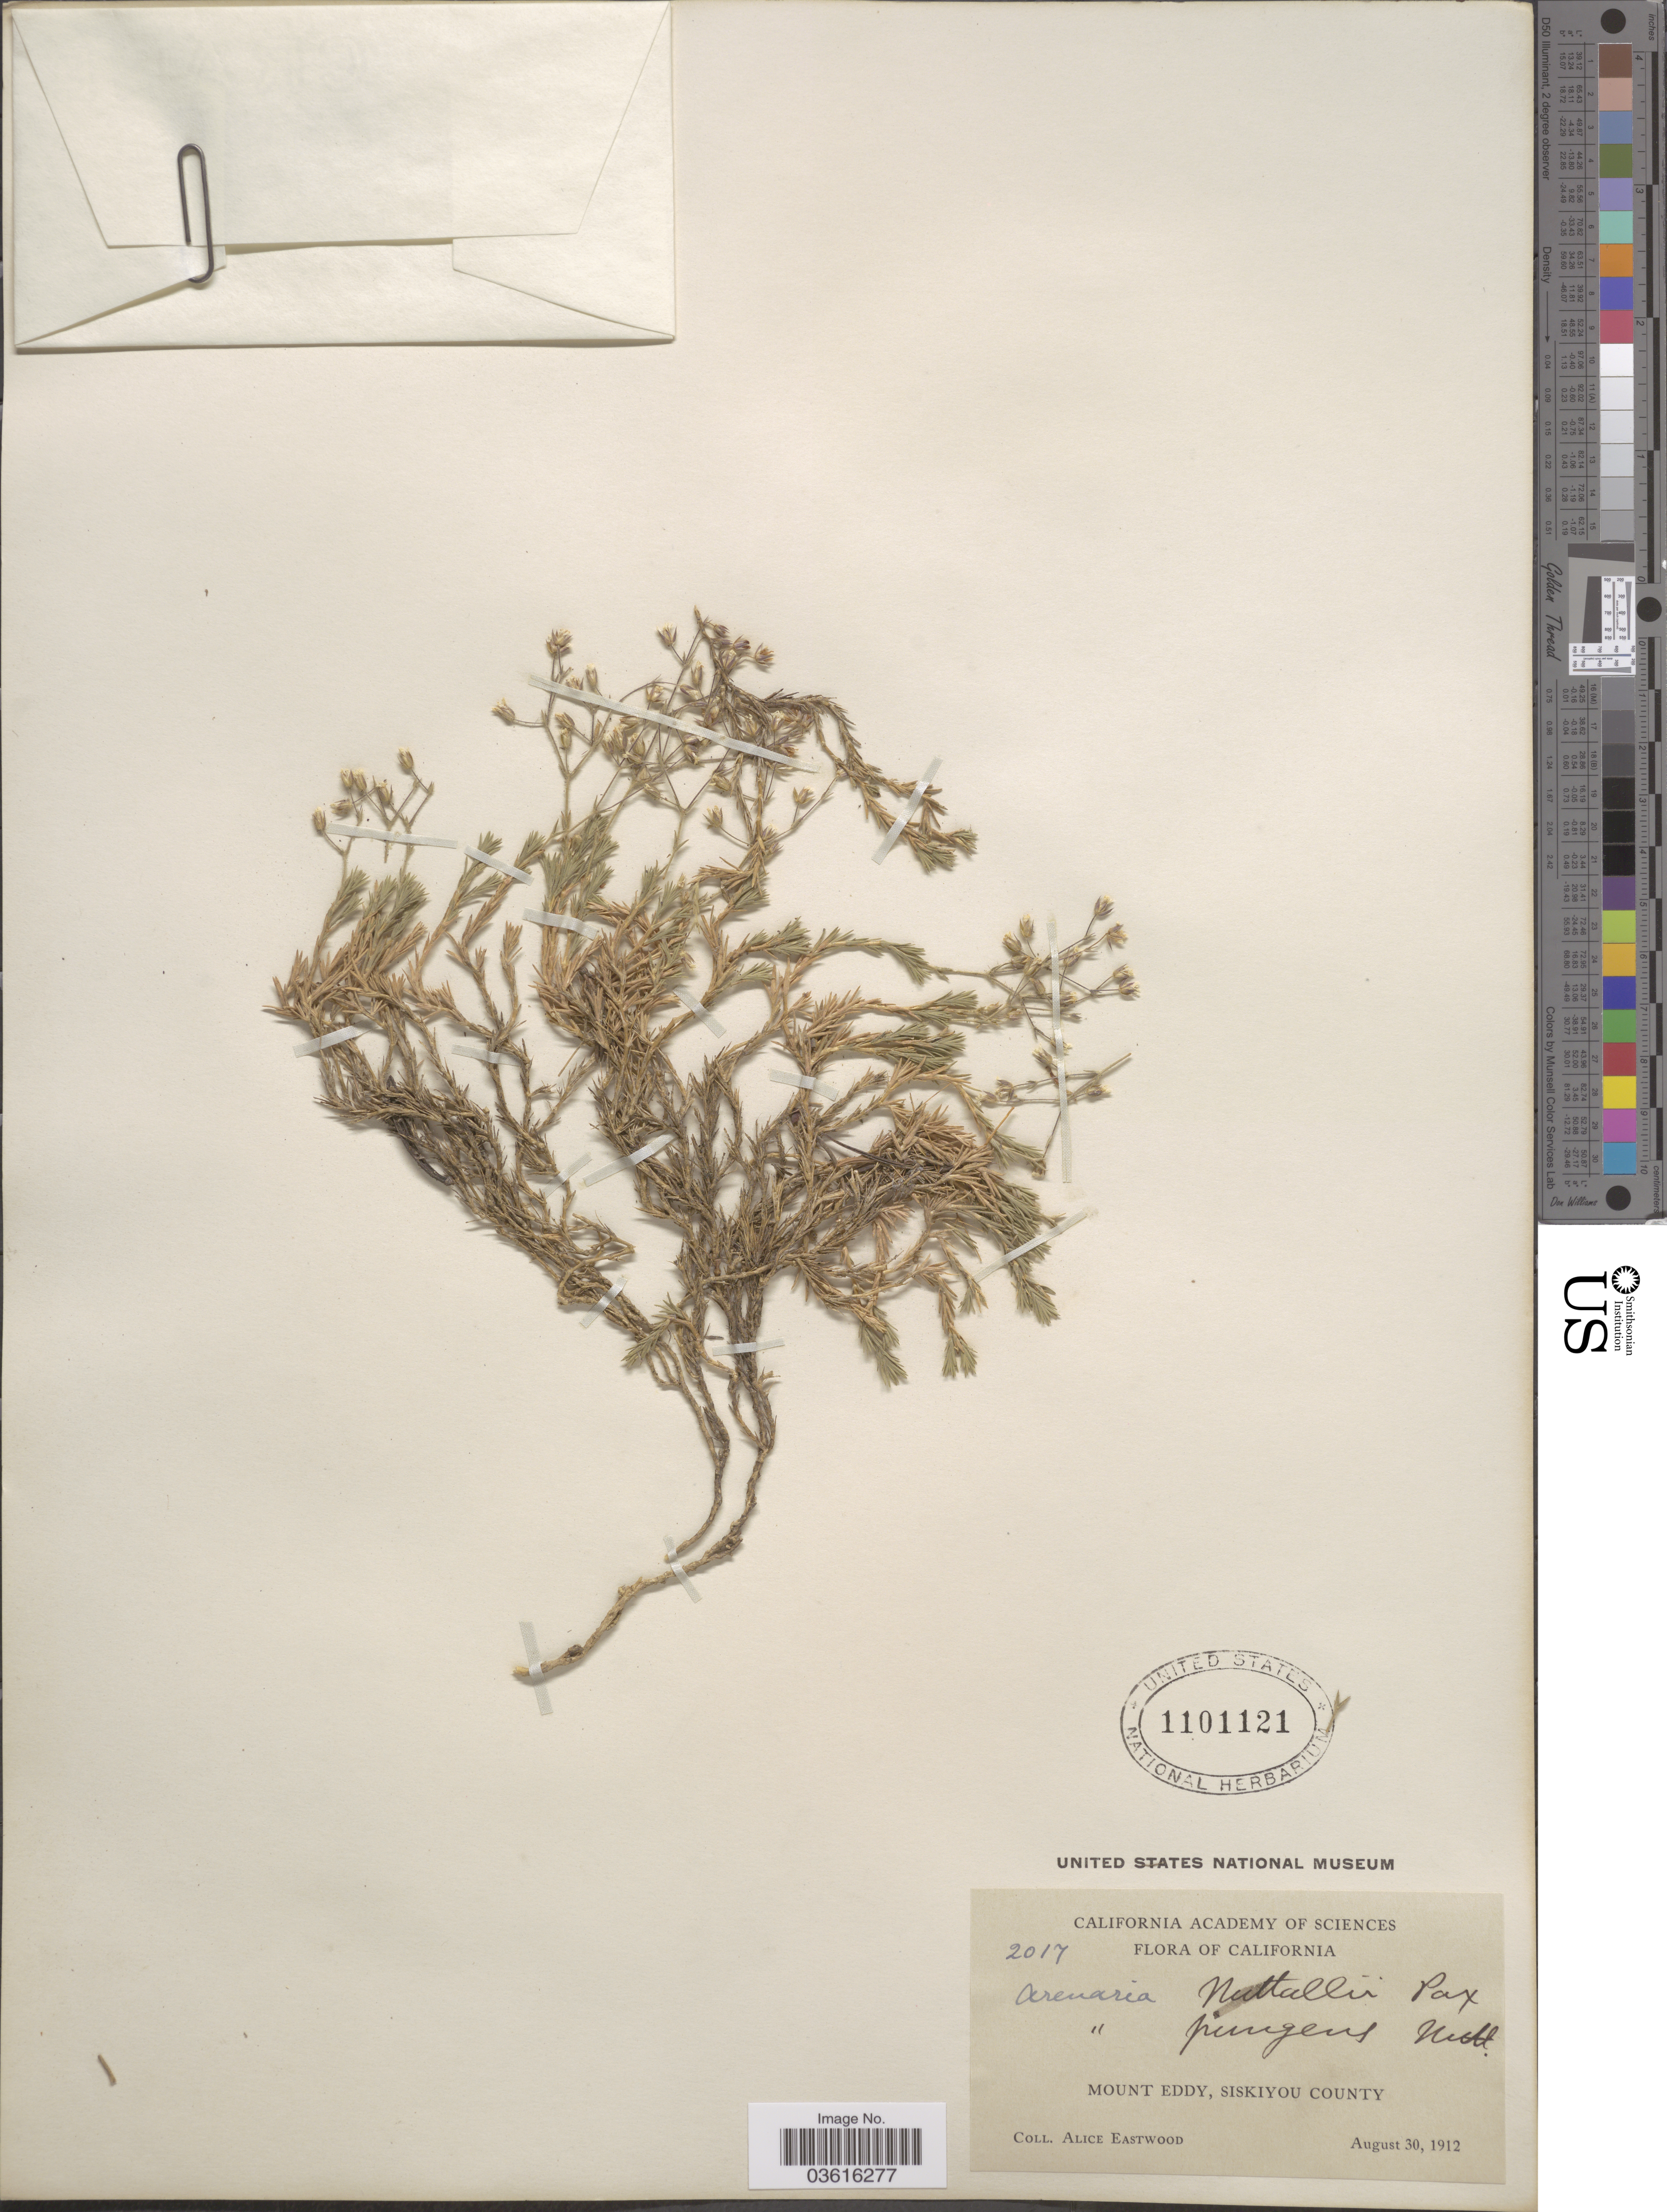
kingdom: Plantae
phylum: Tracheophyta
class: Magnoliopsida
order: Caryophyllales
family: Caryophyllaceae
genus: Minuartia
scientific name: Minuartia nuttallii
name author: (Pax) Briq.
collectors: A. Eastwood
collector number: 2017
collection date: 1912-08-30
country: United States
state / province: California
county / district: Siskiyou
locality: Mount Eddy, Siskiyou County.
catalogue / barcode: US 1101121